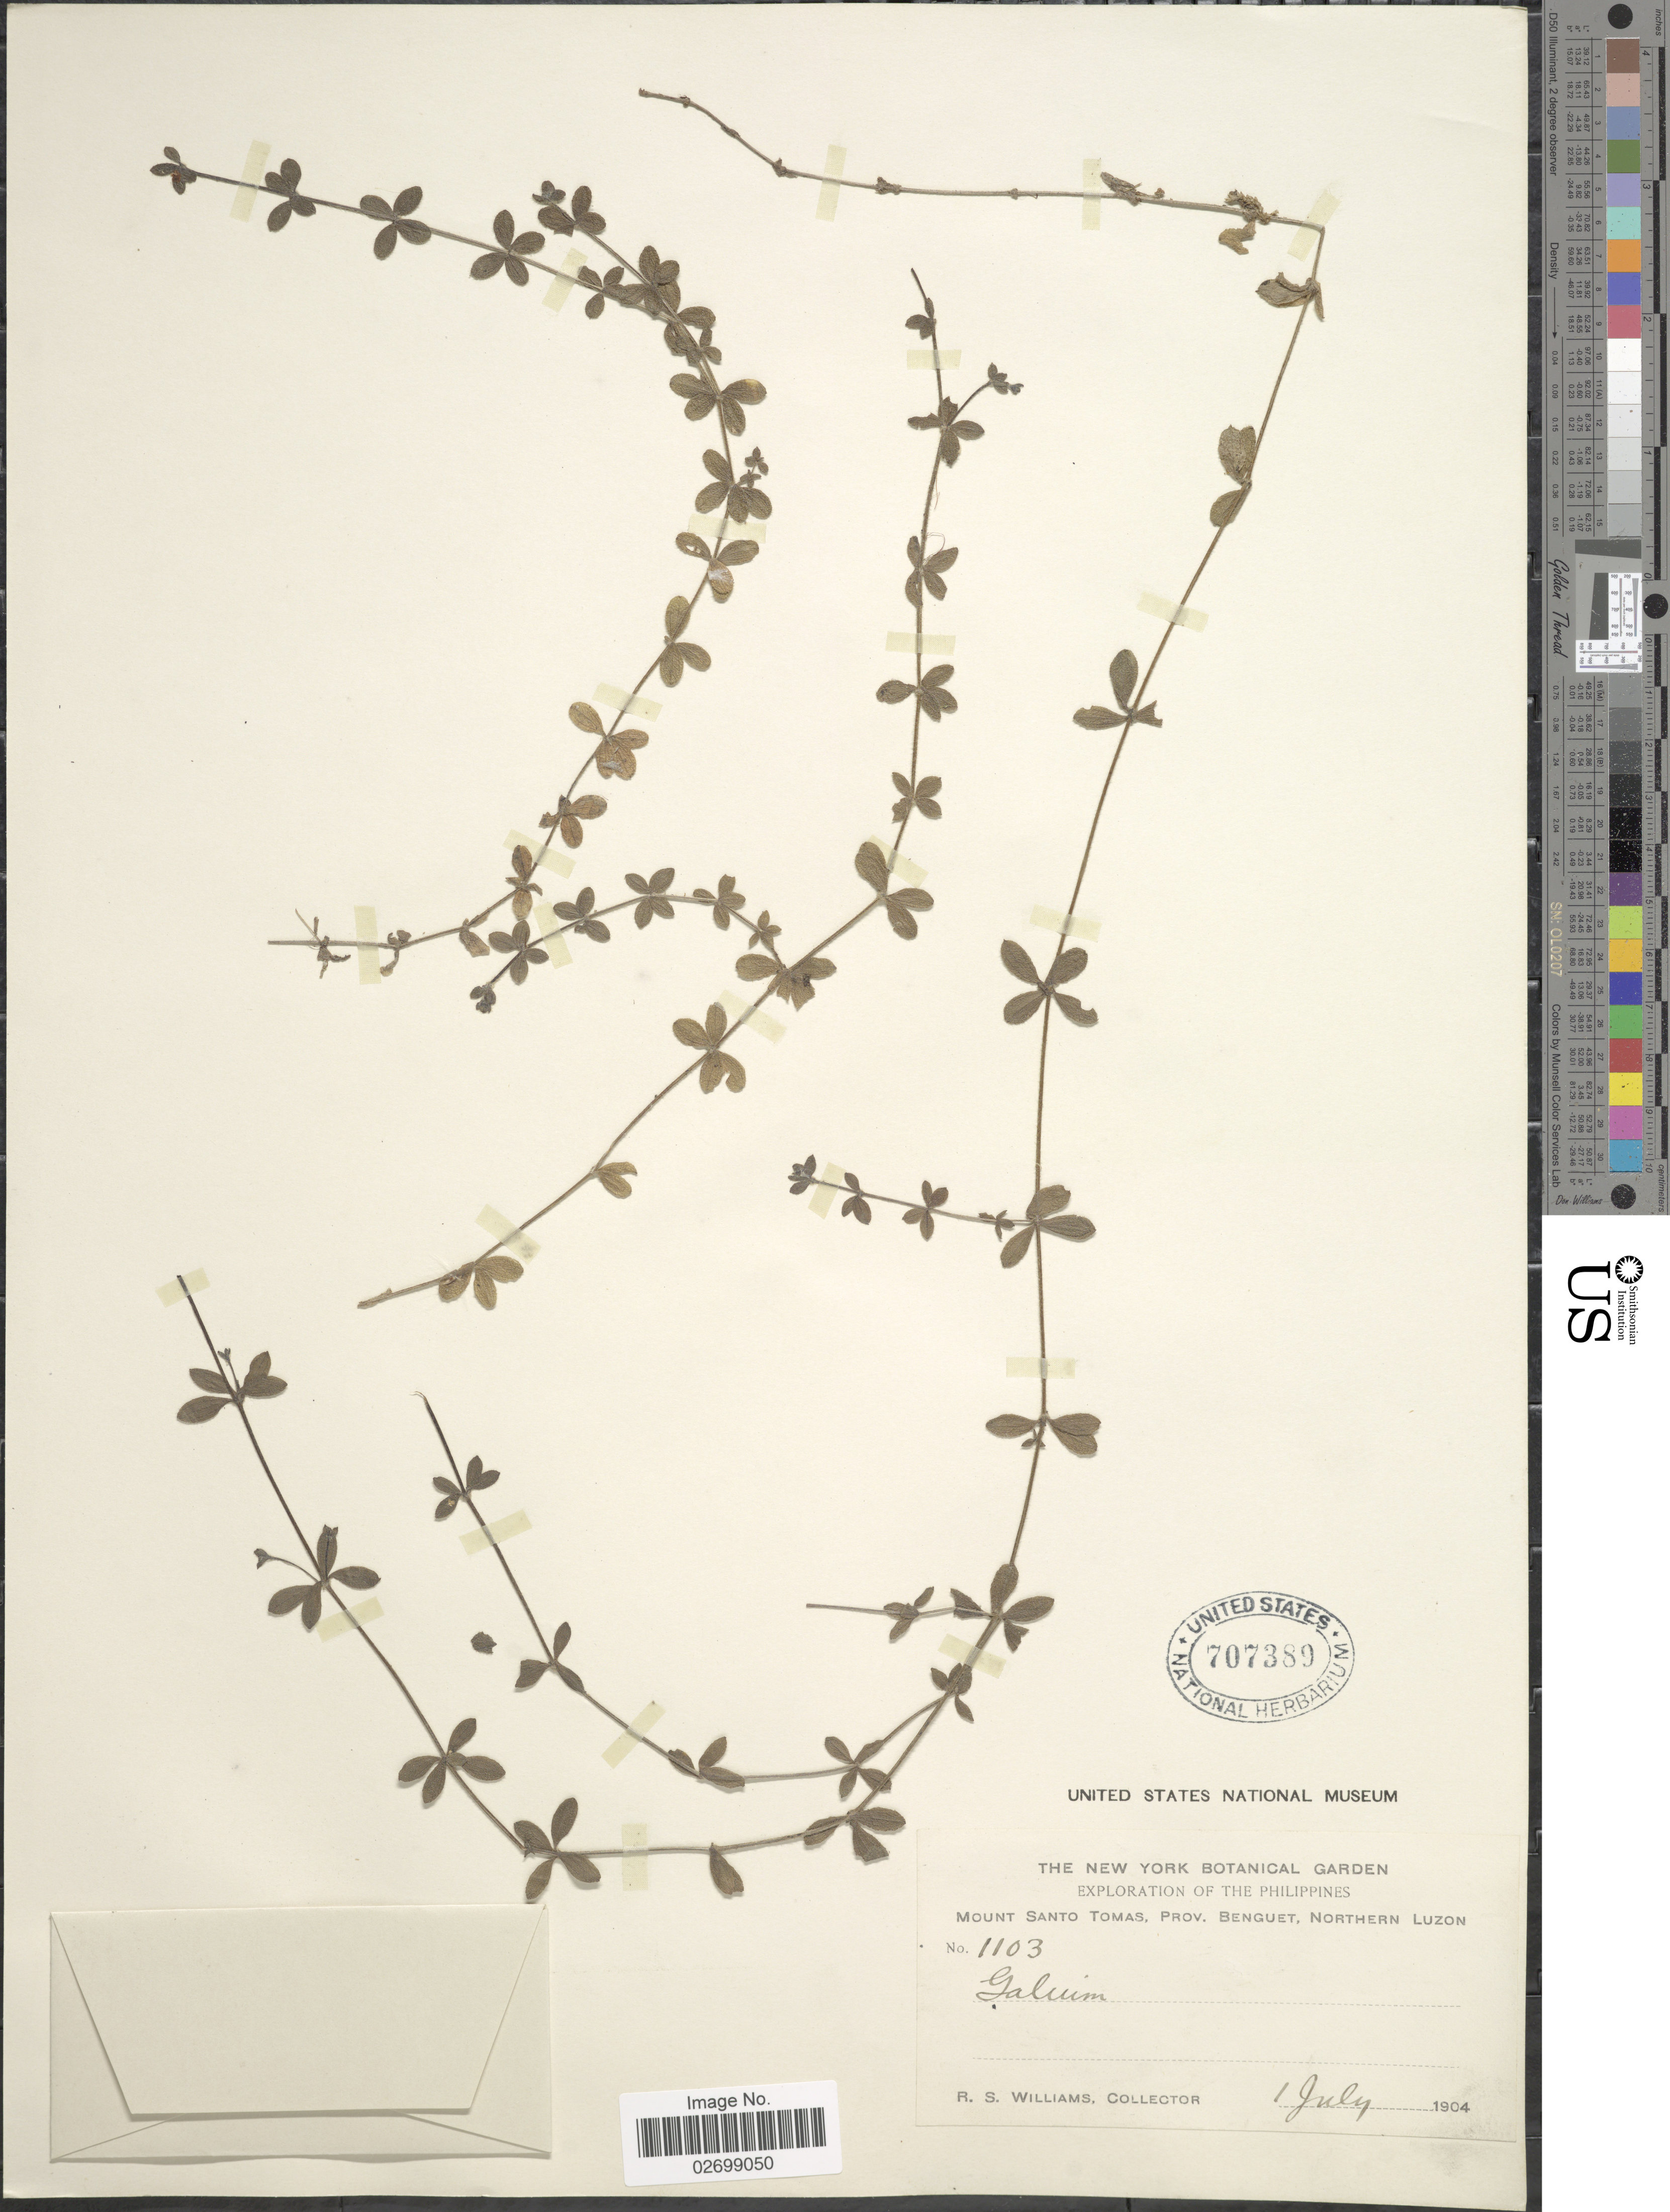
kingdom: Plantae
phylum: Tracheophyta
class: Magnoliopsida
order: Gentianales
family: Rubiaceae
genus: Galium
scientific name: Galium sp.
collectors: R. S. Williams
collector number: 1103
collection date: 1904-07-01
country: Philippines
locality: Mount Santo Tomas, Prov. Benguet, Northern Luzon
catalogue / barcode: US 707389